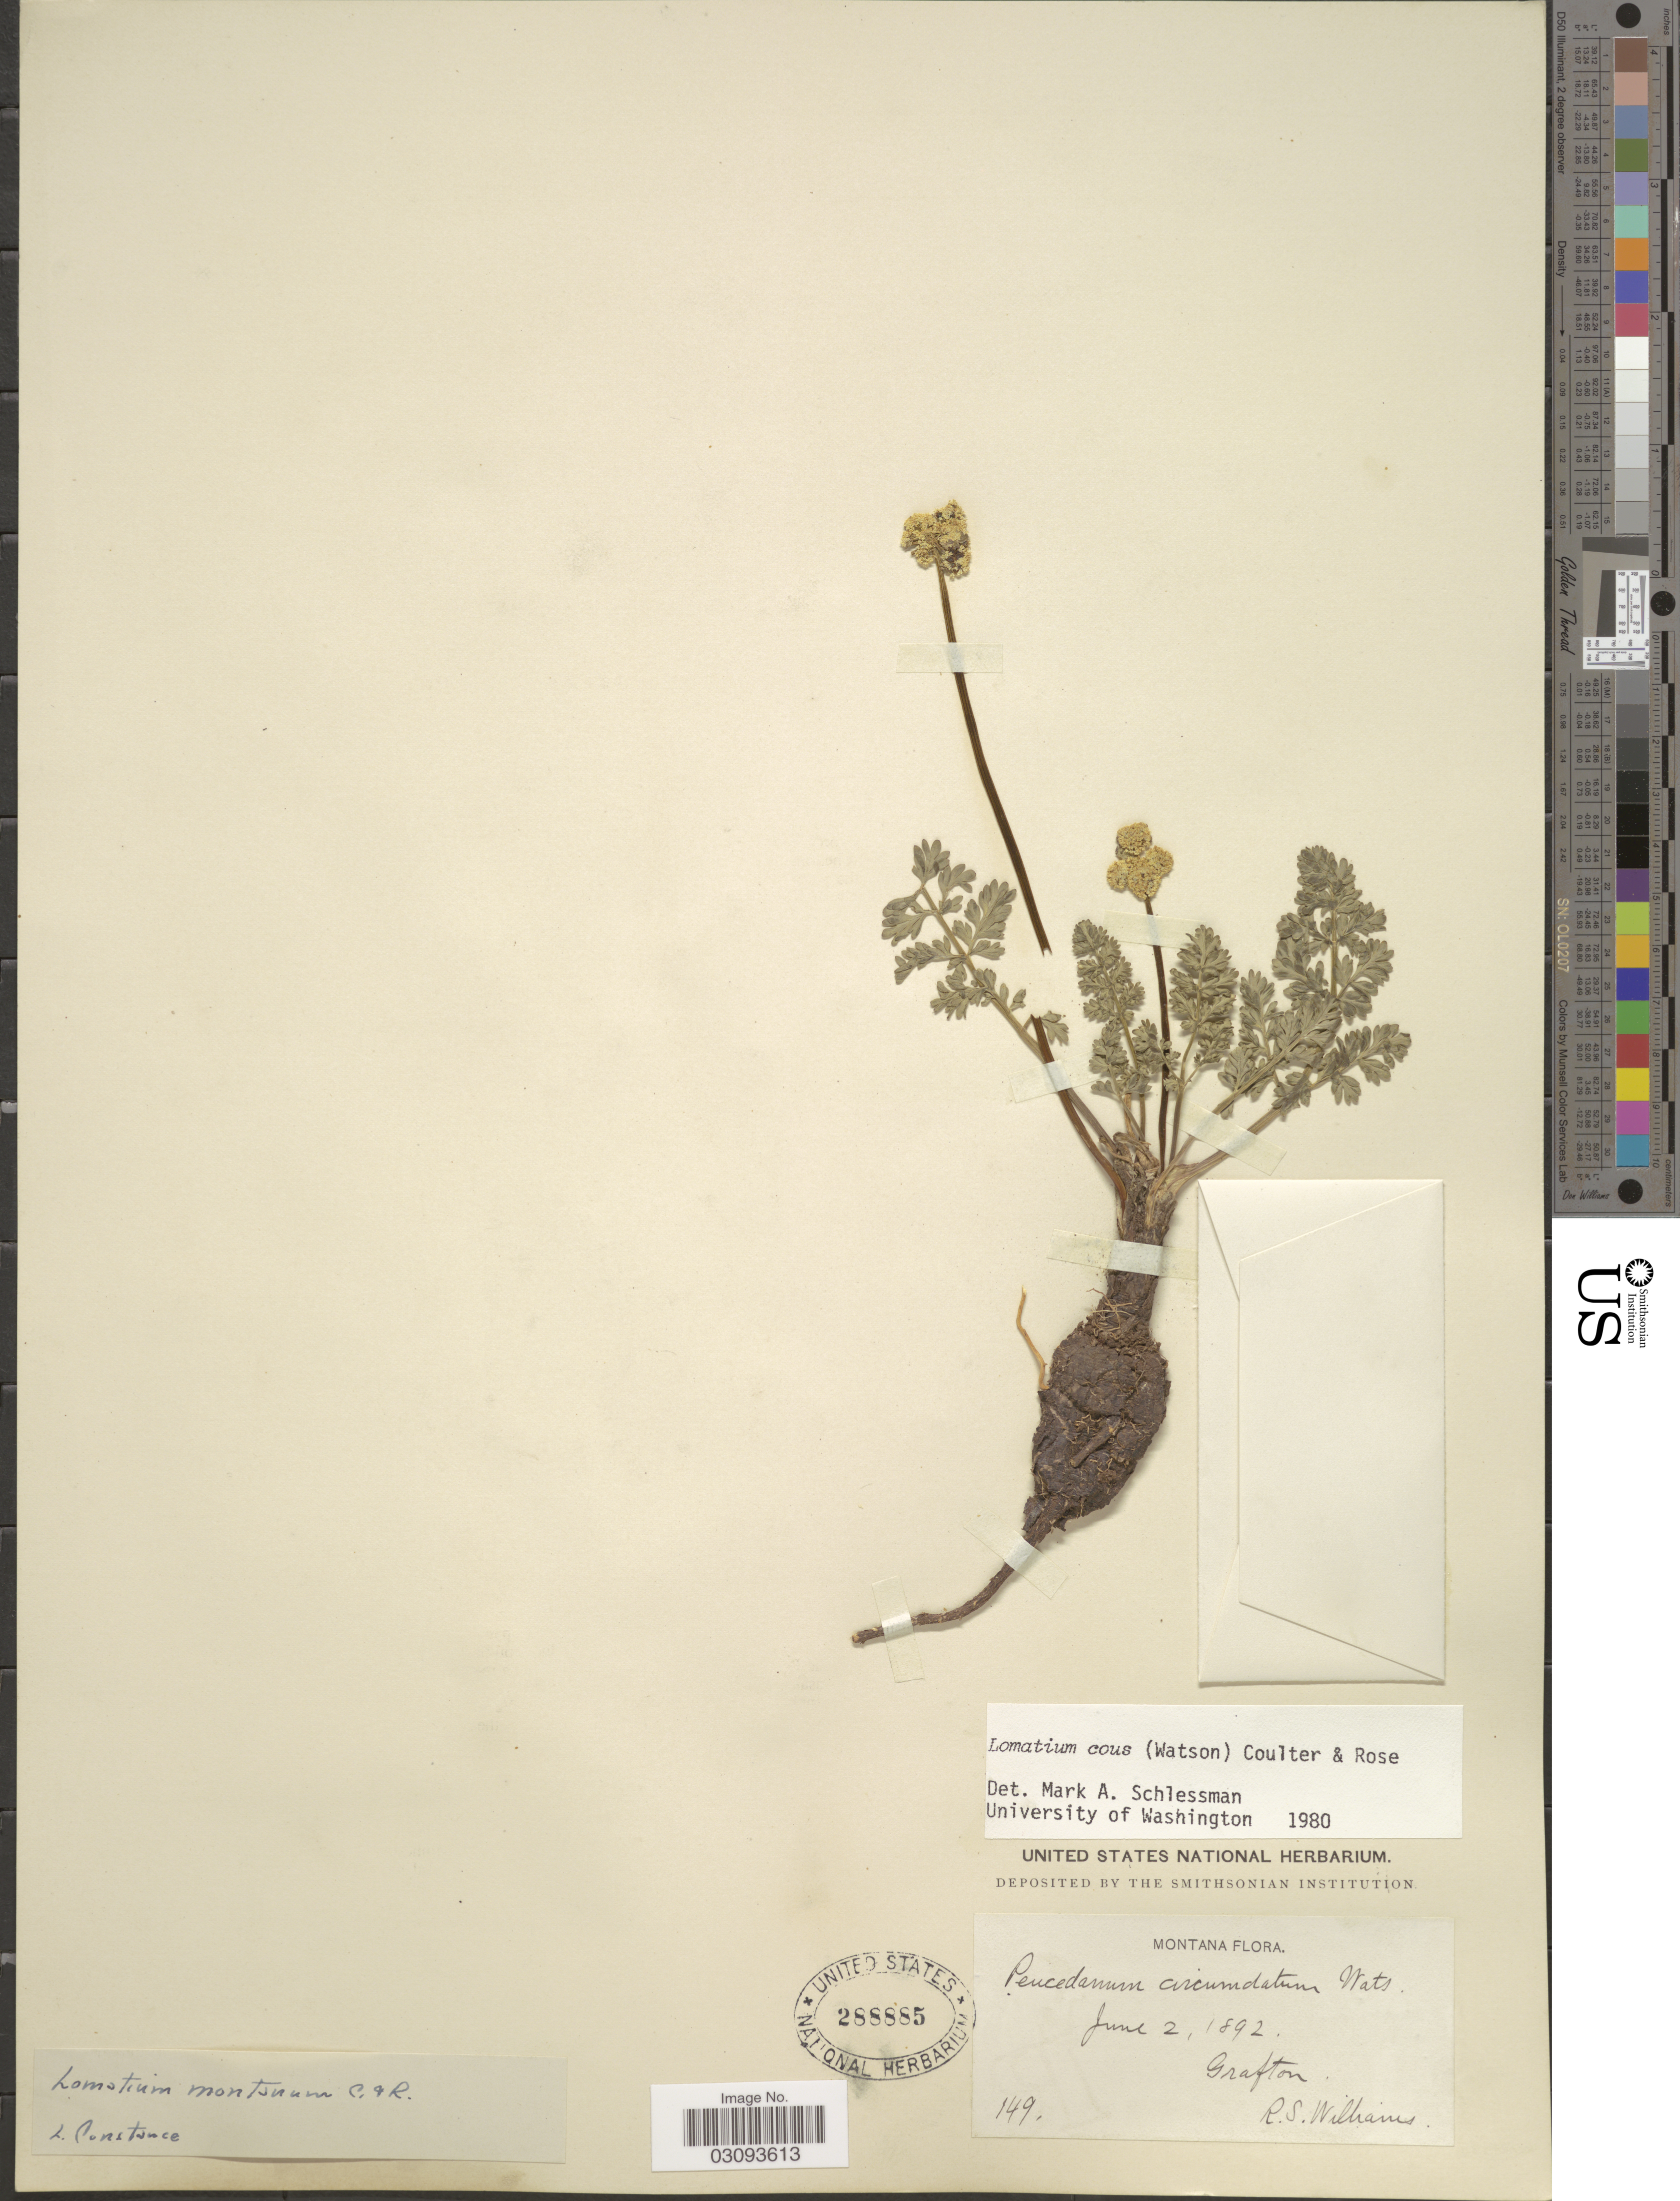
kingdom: Plantae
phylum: Tracheophyta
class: Magnoliopsida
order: Apiales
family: Apiaceae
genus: Lomatium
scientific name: Lomatium cous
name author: (S. Watson) J.M. Coult. & Rose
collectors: R. S. Williams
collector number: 149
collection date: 1892-06-02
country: United States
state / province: Montana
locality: Grafton.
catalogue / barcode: US 288885